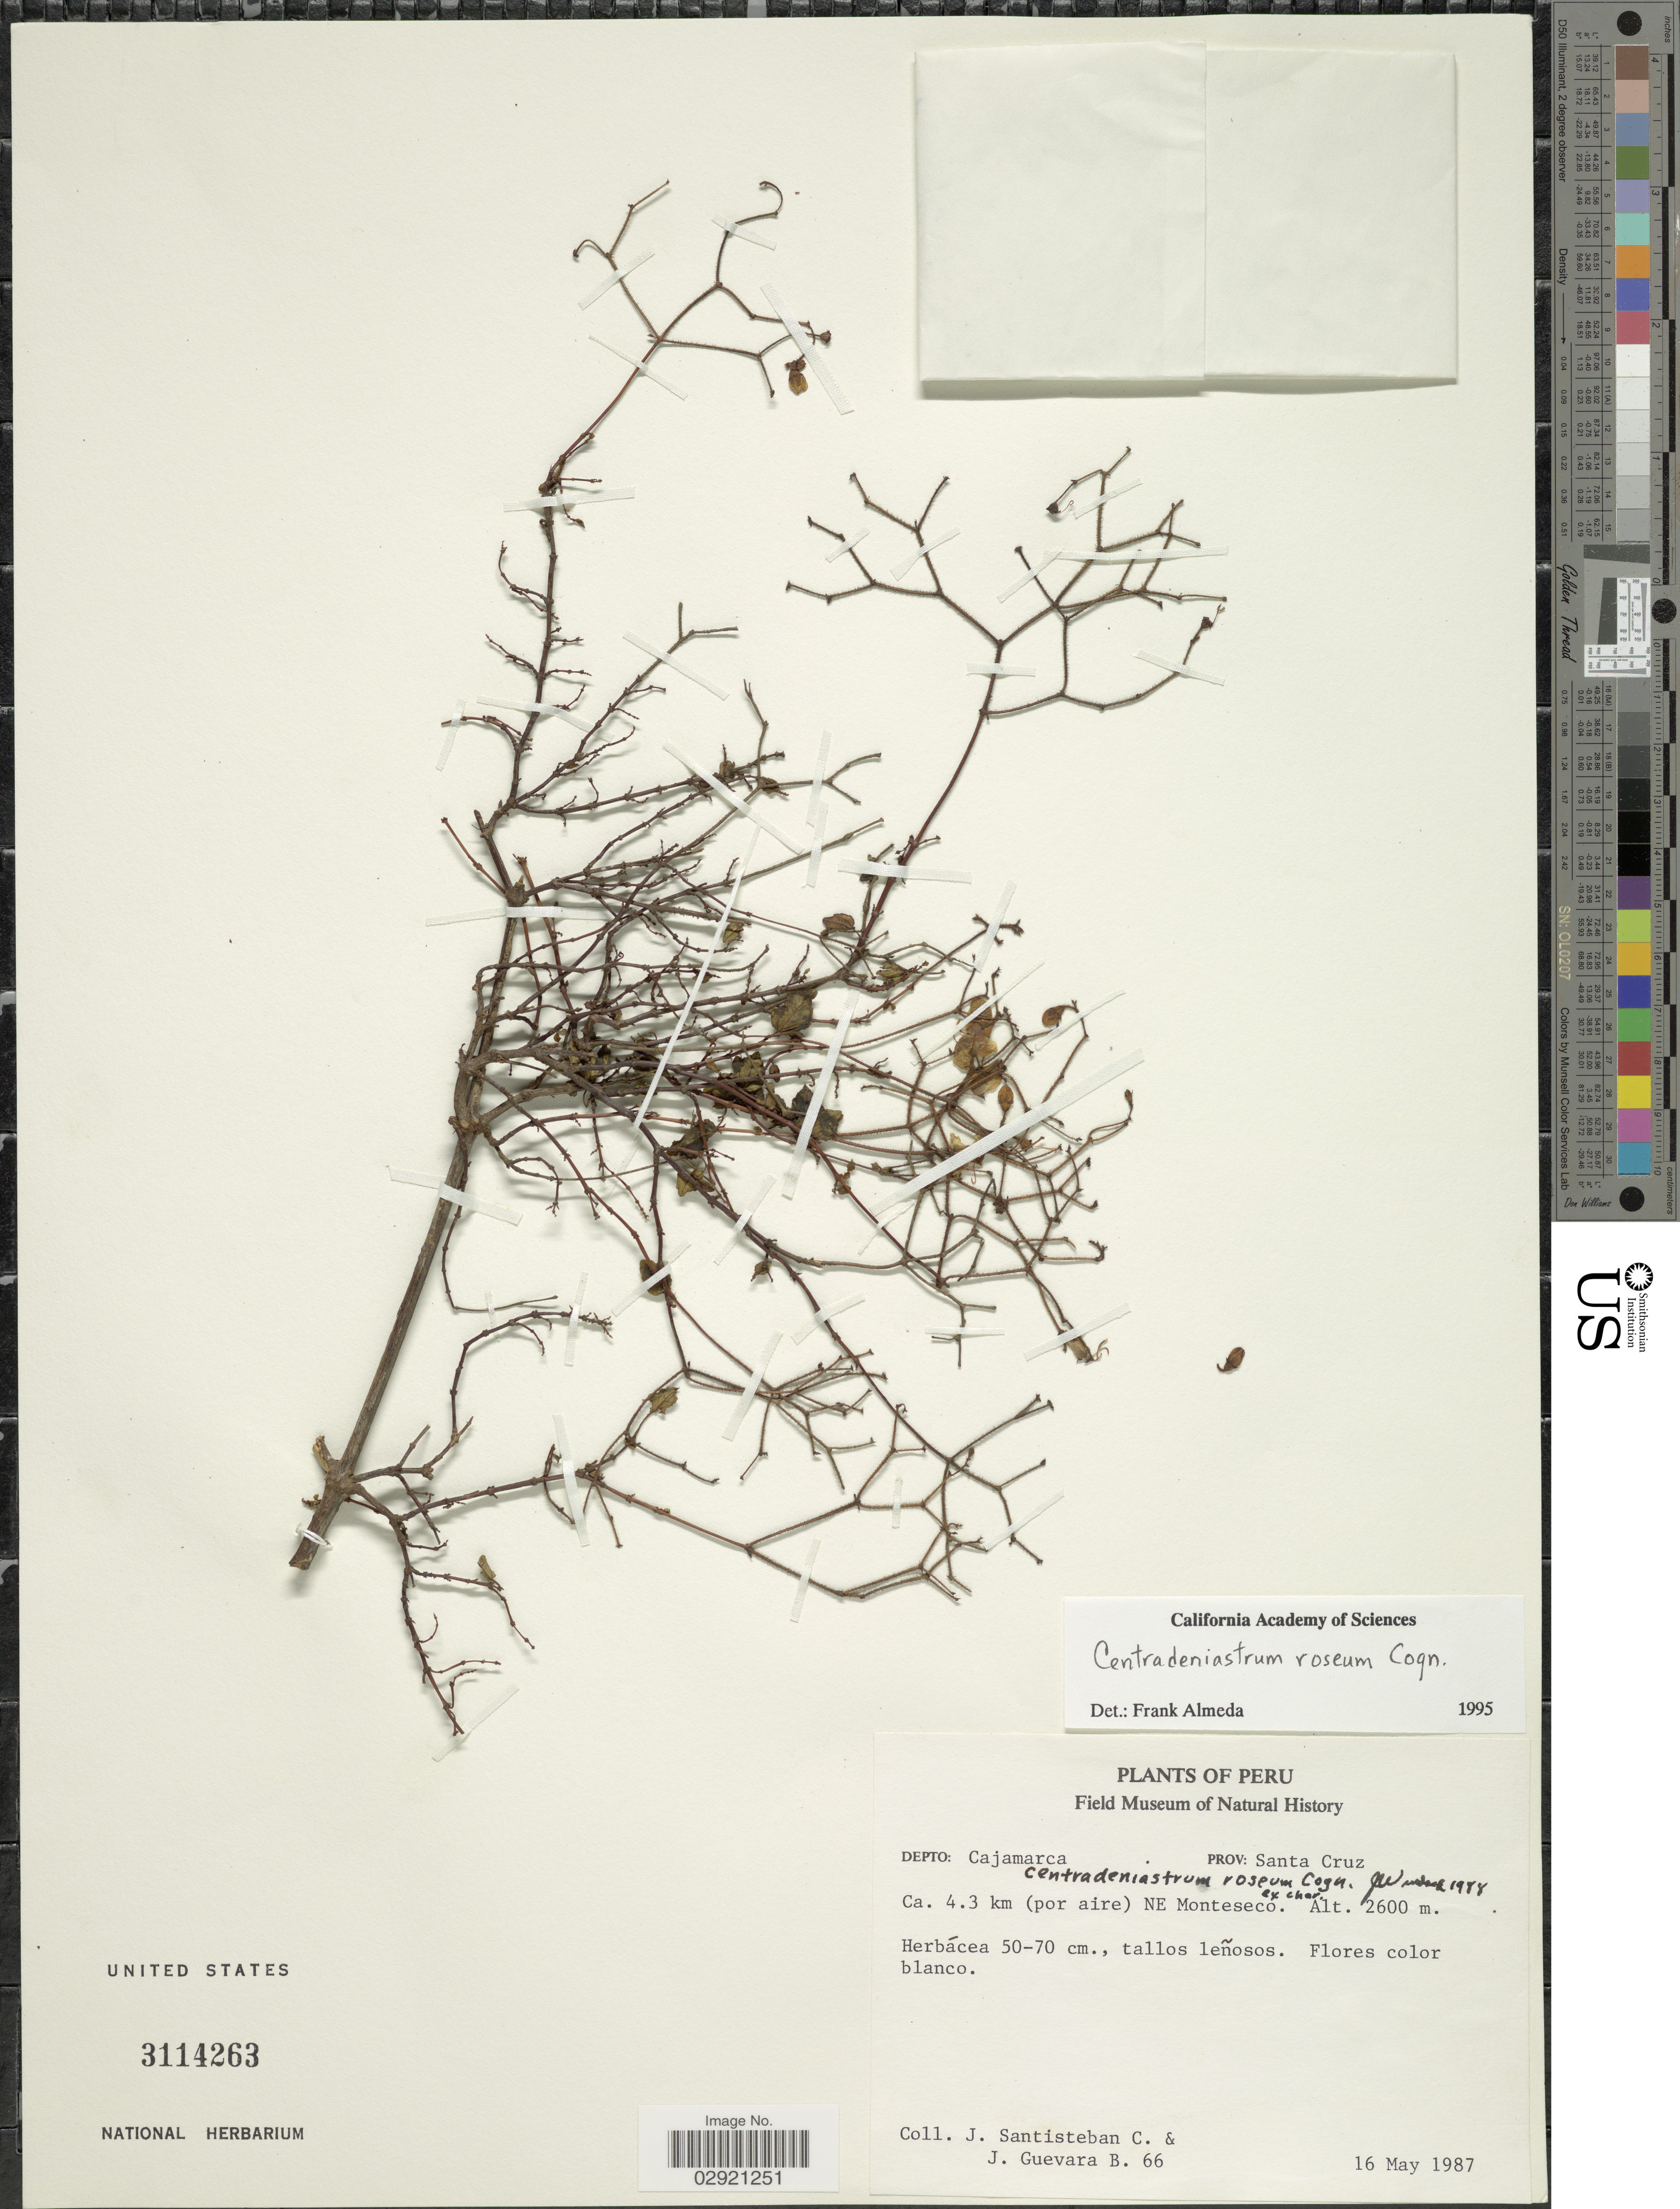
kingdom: Plantae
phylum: Tracheophyta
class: Magnoliopsida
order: Myrtales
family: Melastomataceae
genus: Centradeniastrum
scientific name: Centradeniastrum roseum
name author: Cogn.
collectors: J. Santisteban C. & J. Guevara B.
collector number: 66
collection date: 1987-05-16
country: Peru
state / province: Cajamarca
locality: Depto: Cajamarca. Prov: Santa Cruz. Ca. 4.3 km (por aire) NE Monteseco.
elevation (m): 2600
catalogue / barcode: US 3114263